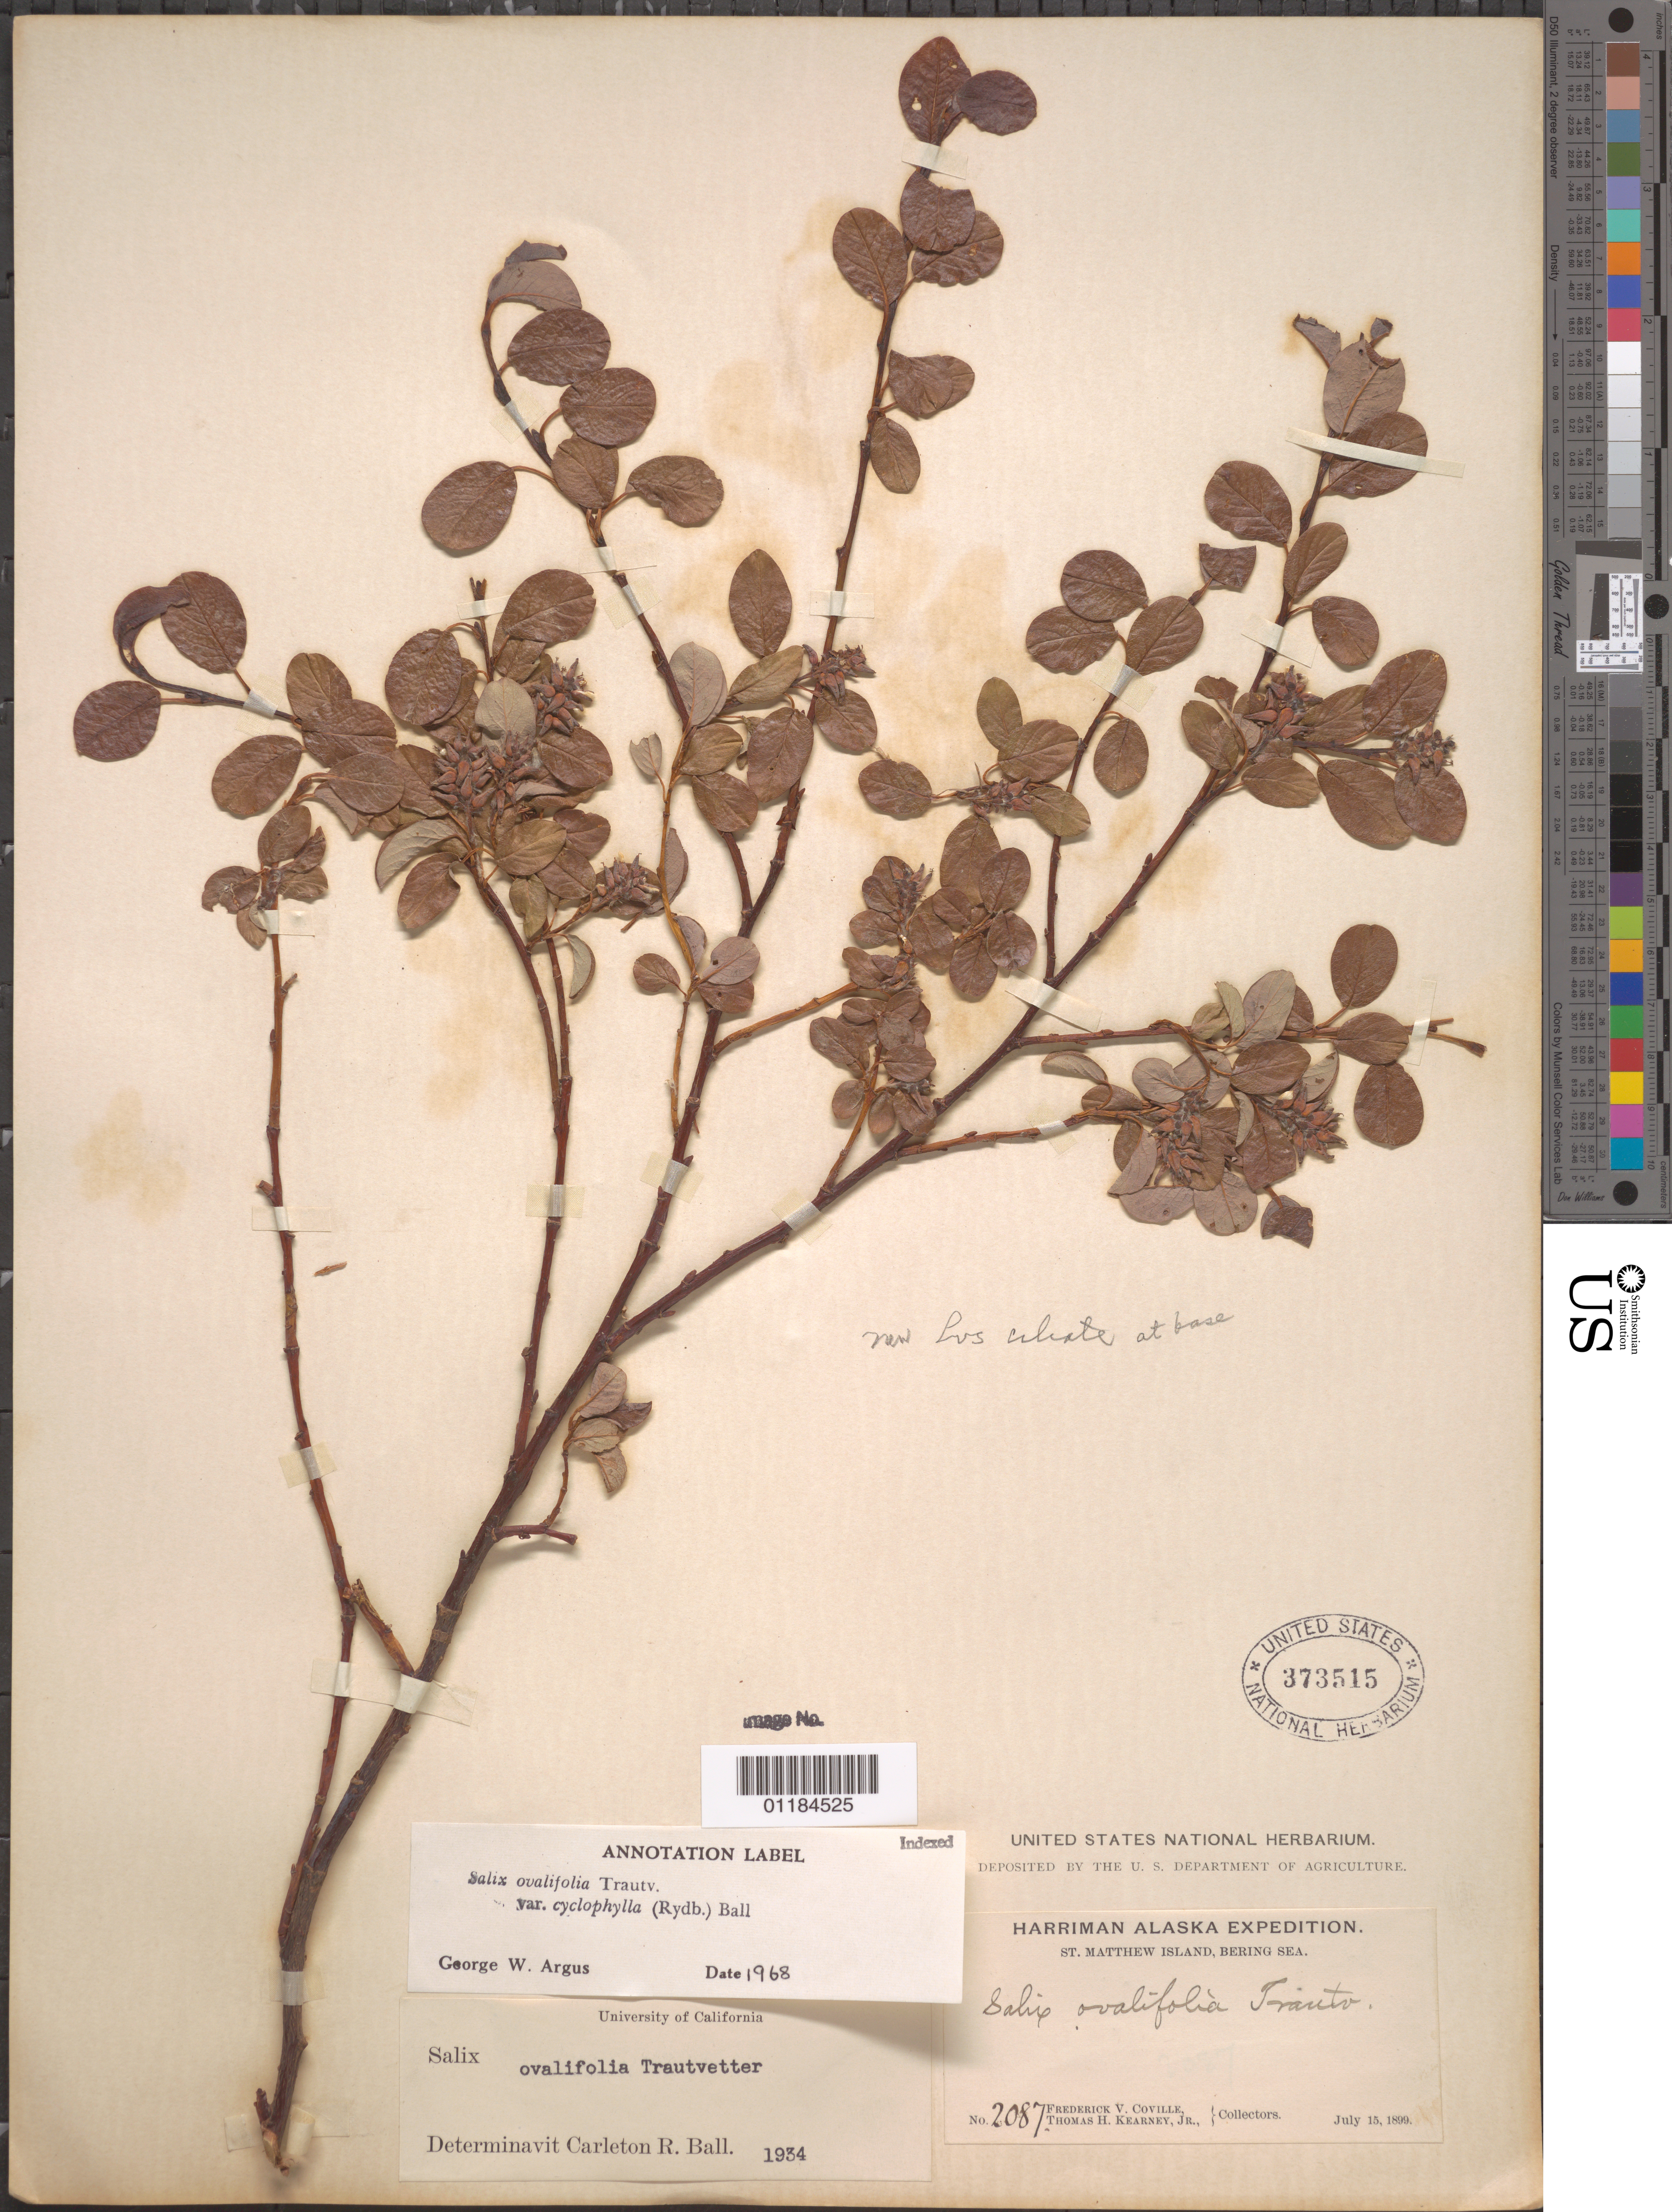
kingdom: Plantae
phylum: Tracheophyta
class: Magnoliopsida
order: Malpighiales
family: Salicaceae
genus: Salix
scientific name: Salix ovalifolia var. cyclophylla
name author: (Rydb.) C.R. Ball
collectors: F. V. Coville & T. H. Kearney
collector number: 2087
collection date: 1899-07-15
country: United States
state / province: Alaska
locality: St. Matthew Island, Bering Sea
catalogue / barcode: US 373515